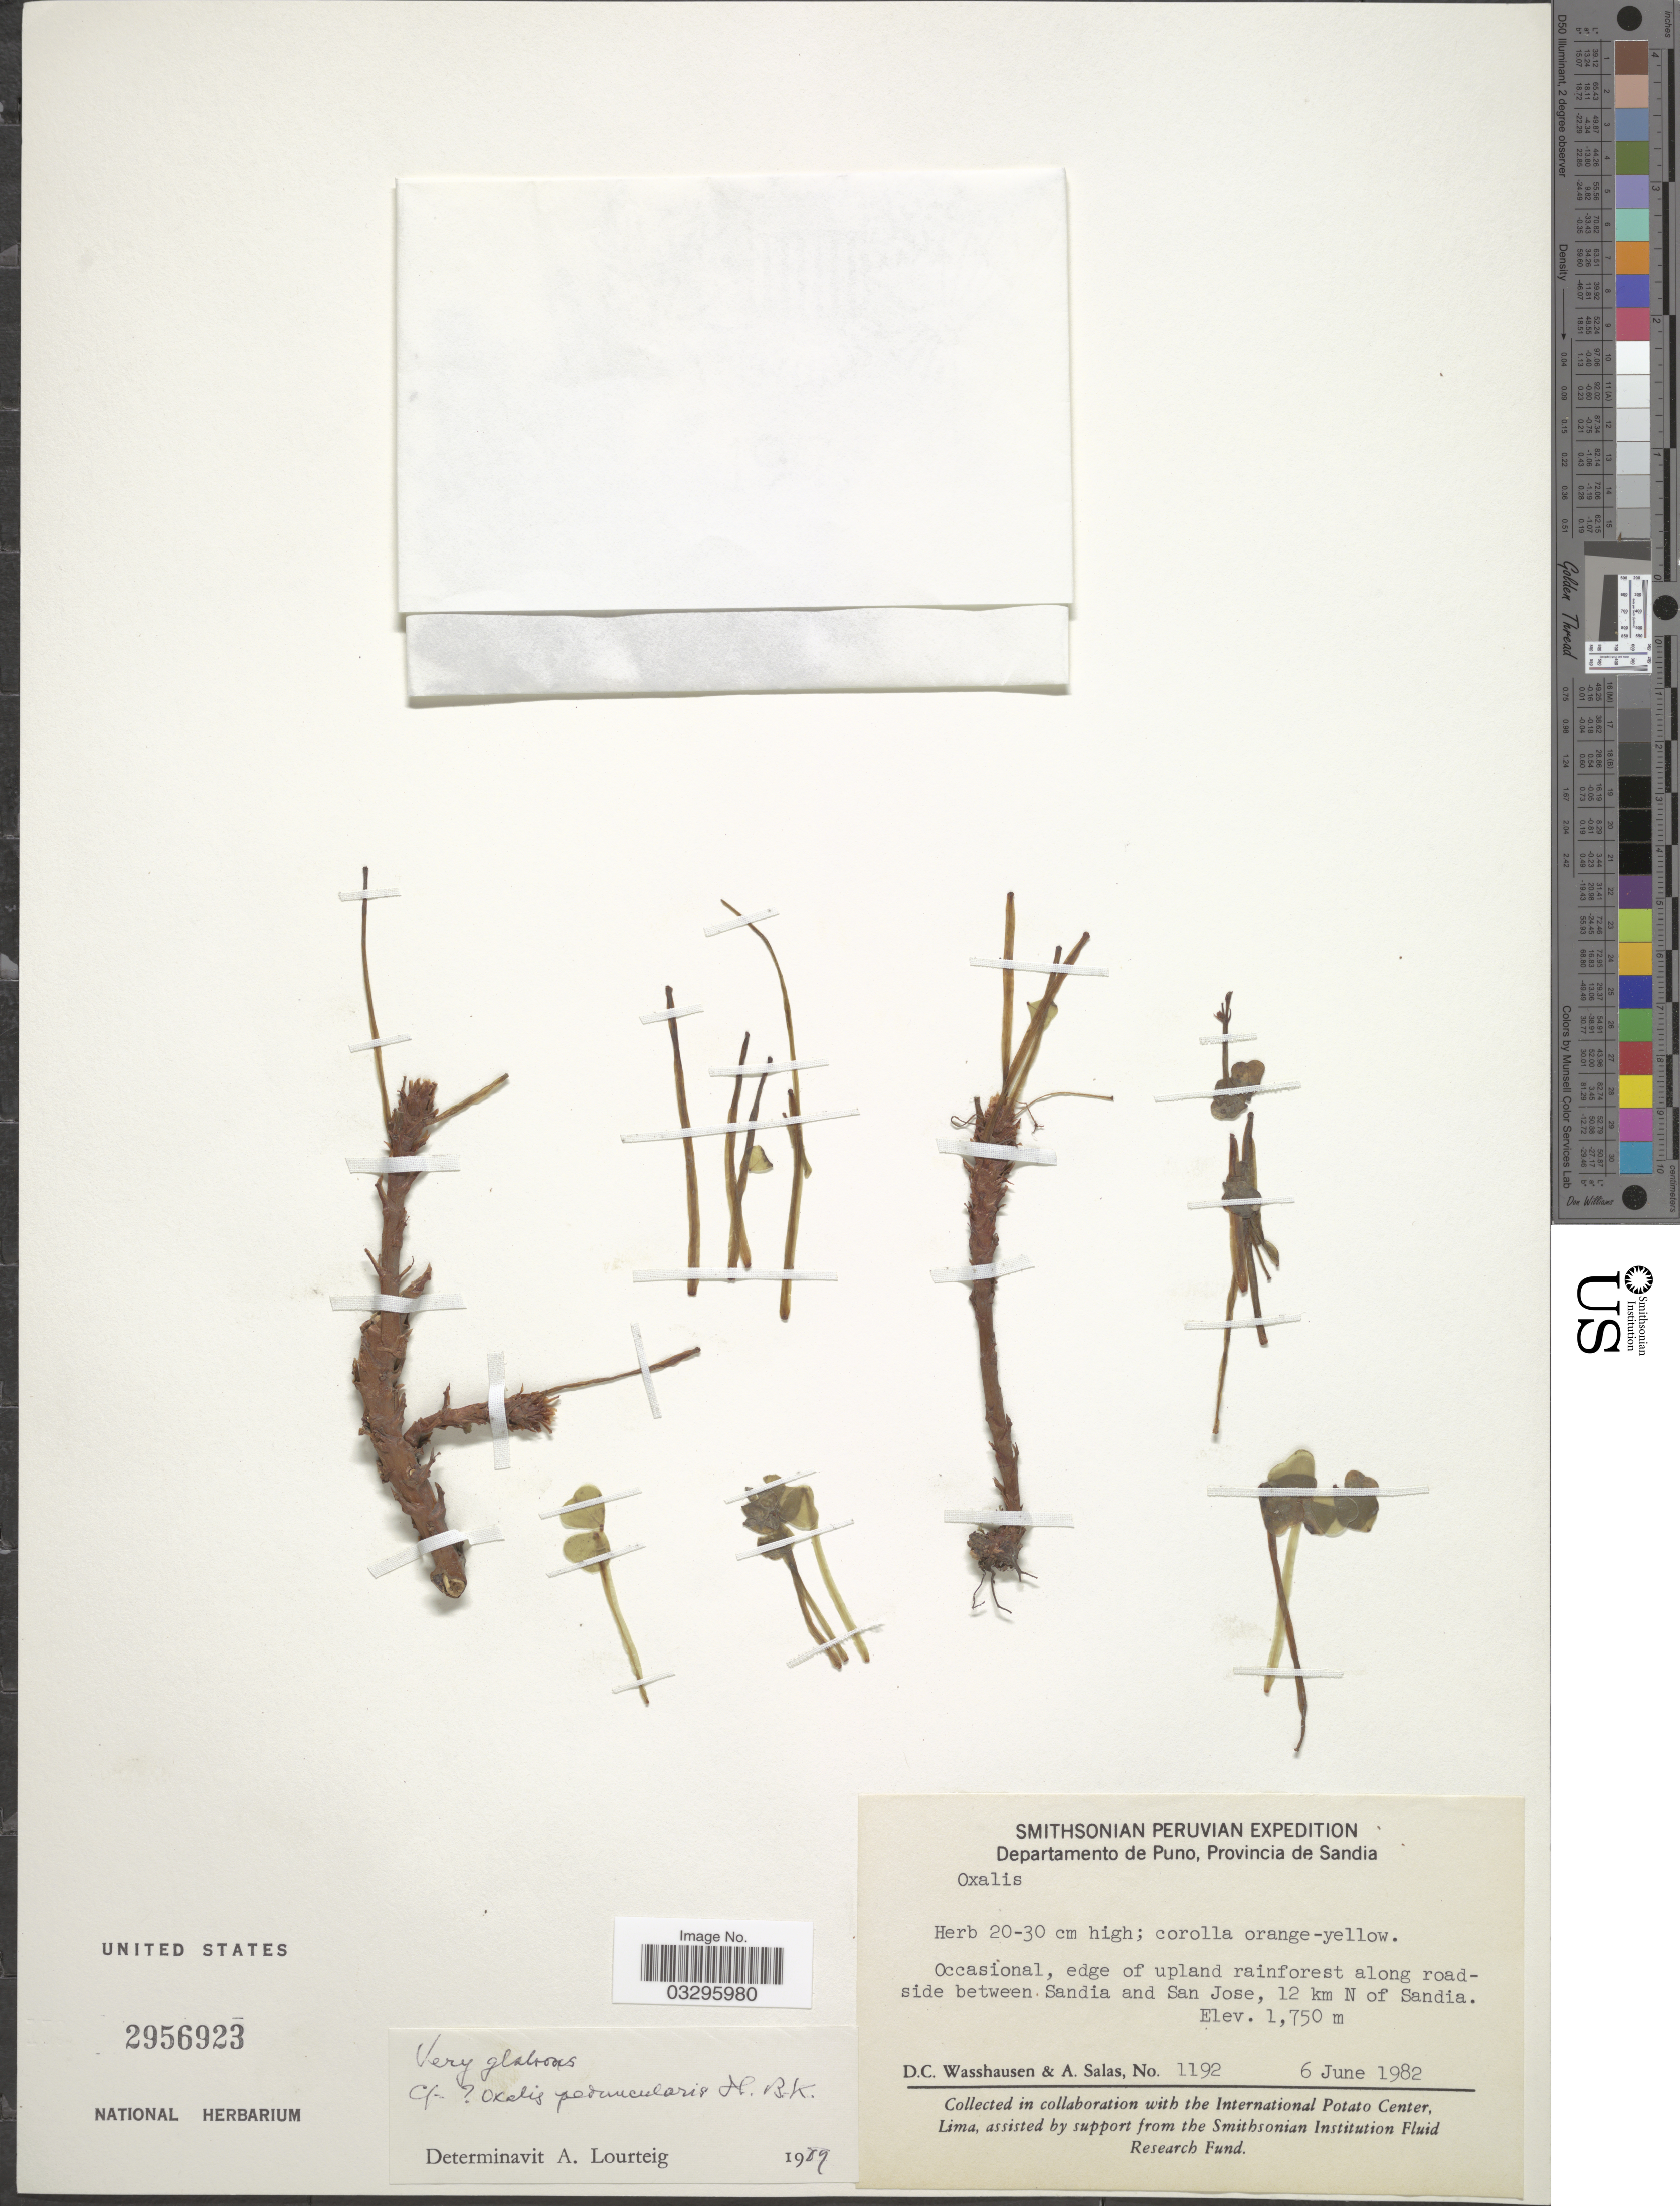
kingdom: Plantae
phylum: Tracheophyta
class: Magnoliopsida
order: Oxalidales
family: Oxalidaceae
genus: Oxalis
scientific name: Oxalis peduncularis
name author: Kunth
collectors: D. C. Wasshausen & A. Salas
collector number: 1192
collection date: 1982-06-06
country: Peru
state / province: Puno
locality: Departamento de Puno, Provincia de Sandia. Occasional, edge of upland rainforest along roadside between Sandia and San Jose, 12 km N of Sandia.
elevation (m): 1750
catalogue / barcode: US 2956923